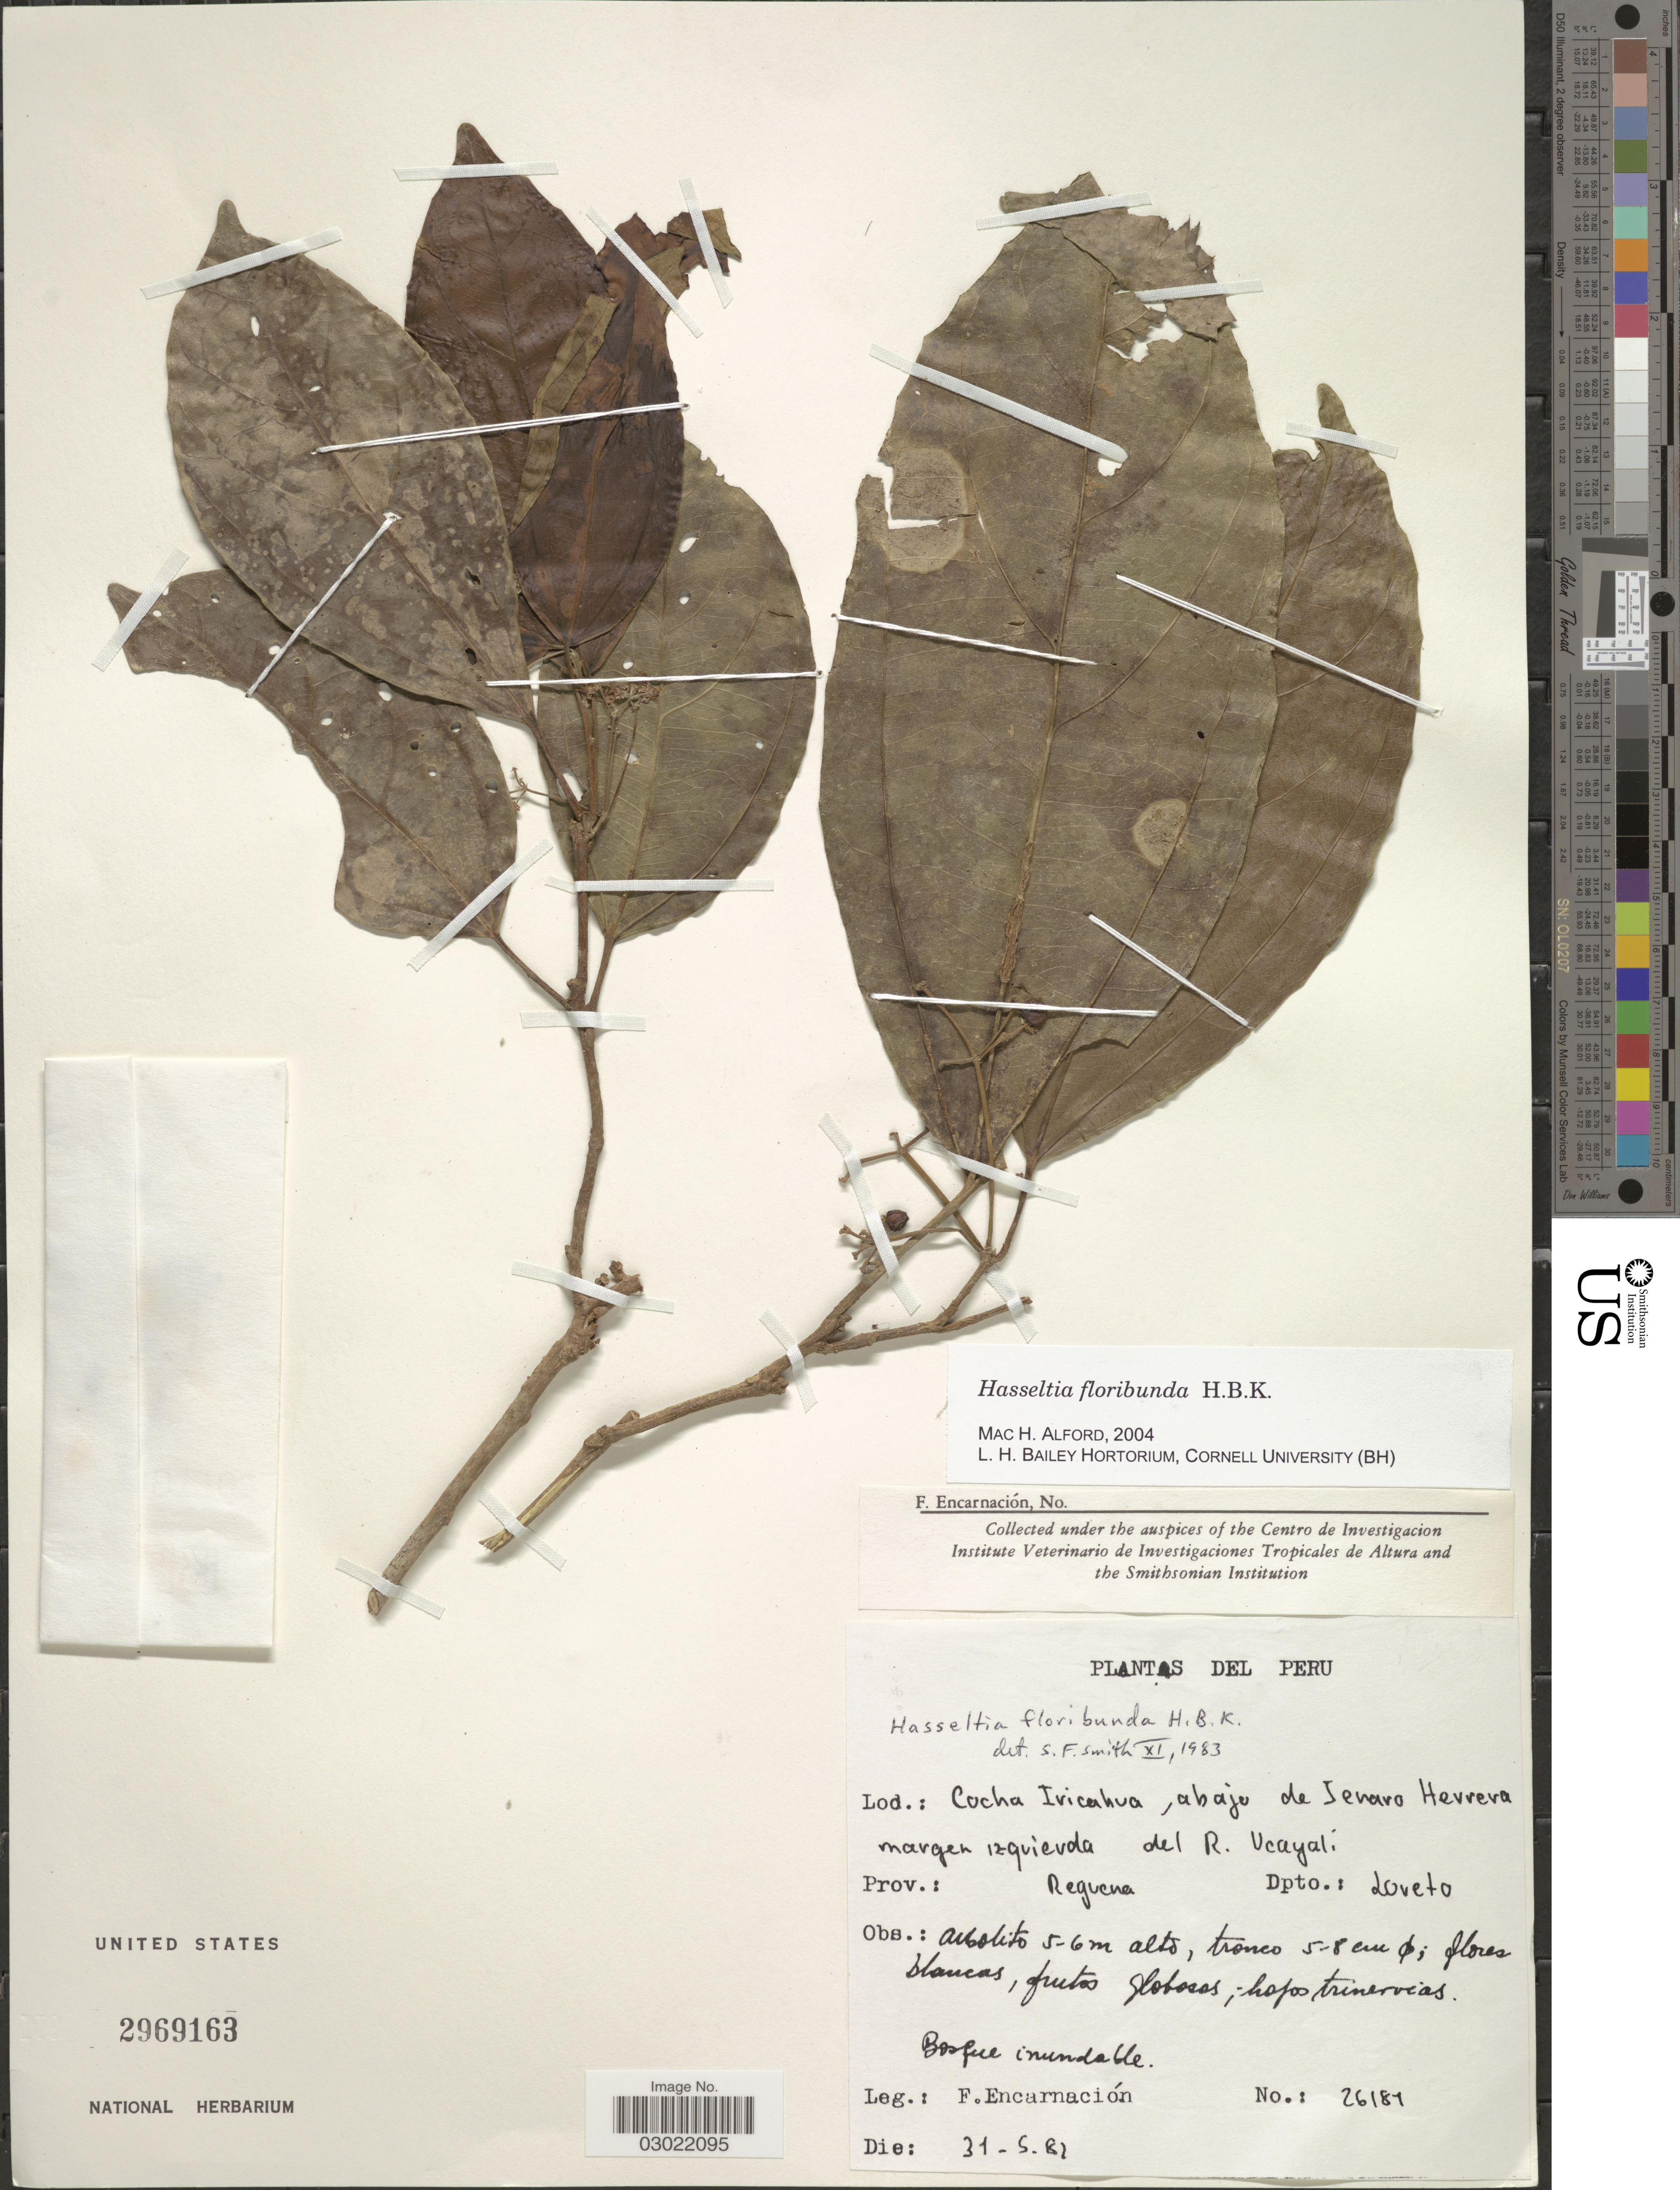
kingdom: Plantae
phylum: Tracheophyta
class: Magnoliopsida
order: Malpighiales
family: Salicaceae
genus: Hasseltia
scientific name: Hasseltia floribunda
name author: Kunth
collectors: F. Encarnación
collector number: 26181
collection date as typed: Transcribed d/m/y: 31/5/81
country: Peru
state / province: Loreto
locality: Cocha Iricahua, abajo de Jenaro Herrera margen izquierda del R. Ucayali. Prov.: Requena. Dpto.: Loreto.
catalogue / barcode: US 2696163